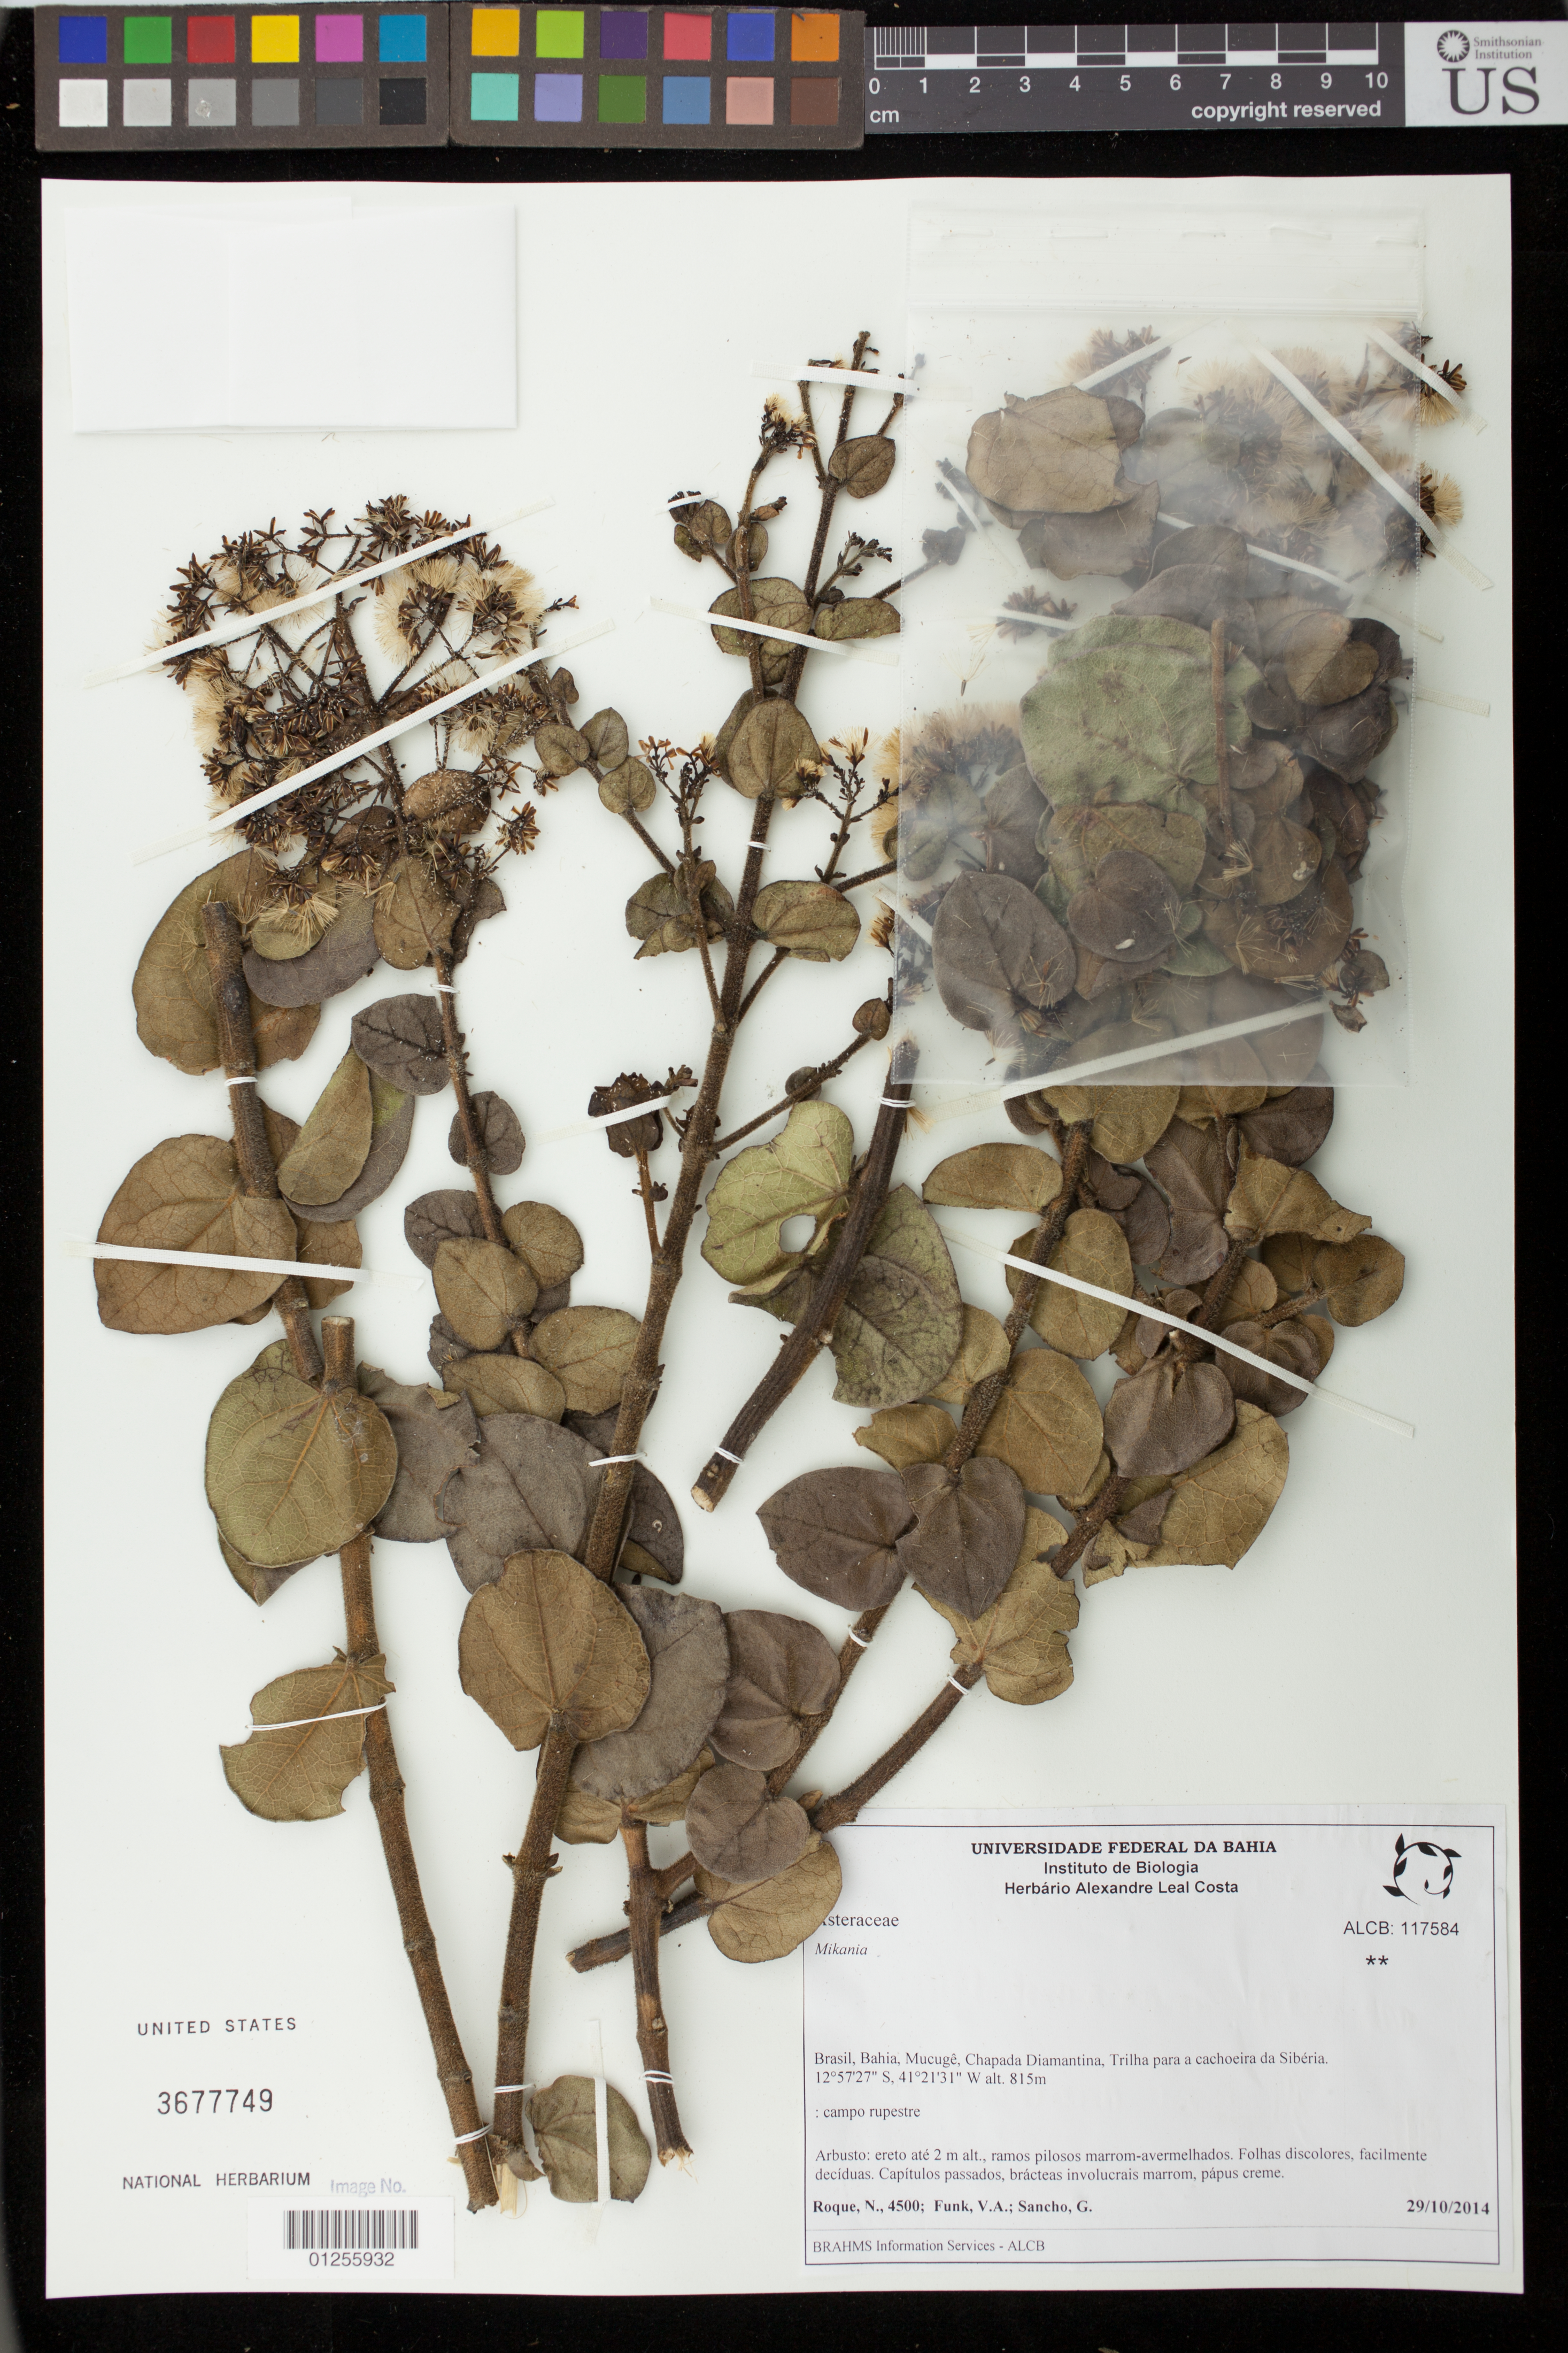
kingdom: Plantae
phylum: Tracheophyta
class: Magnoliopsida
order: Asterales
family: Asteraceae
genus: Mikania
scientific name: Mikania sp.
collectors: V. Funk & G. Sancho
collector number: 4500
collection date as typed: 29 October 2014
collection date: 2014-10-29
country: Brazil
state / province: Bahia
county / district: Mucugê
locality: Chapada Diamantina, Trilha para a cochoeira da Siberia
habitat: Campo rupestre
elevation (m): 815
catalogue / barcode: US 3677749